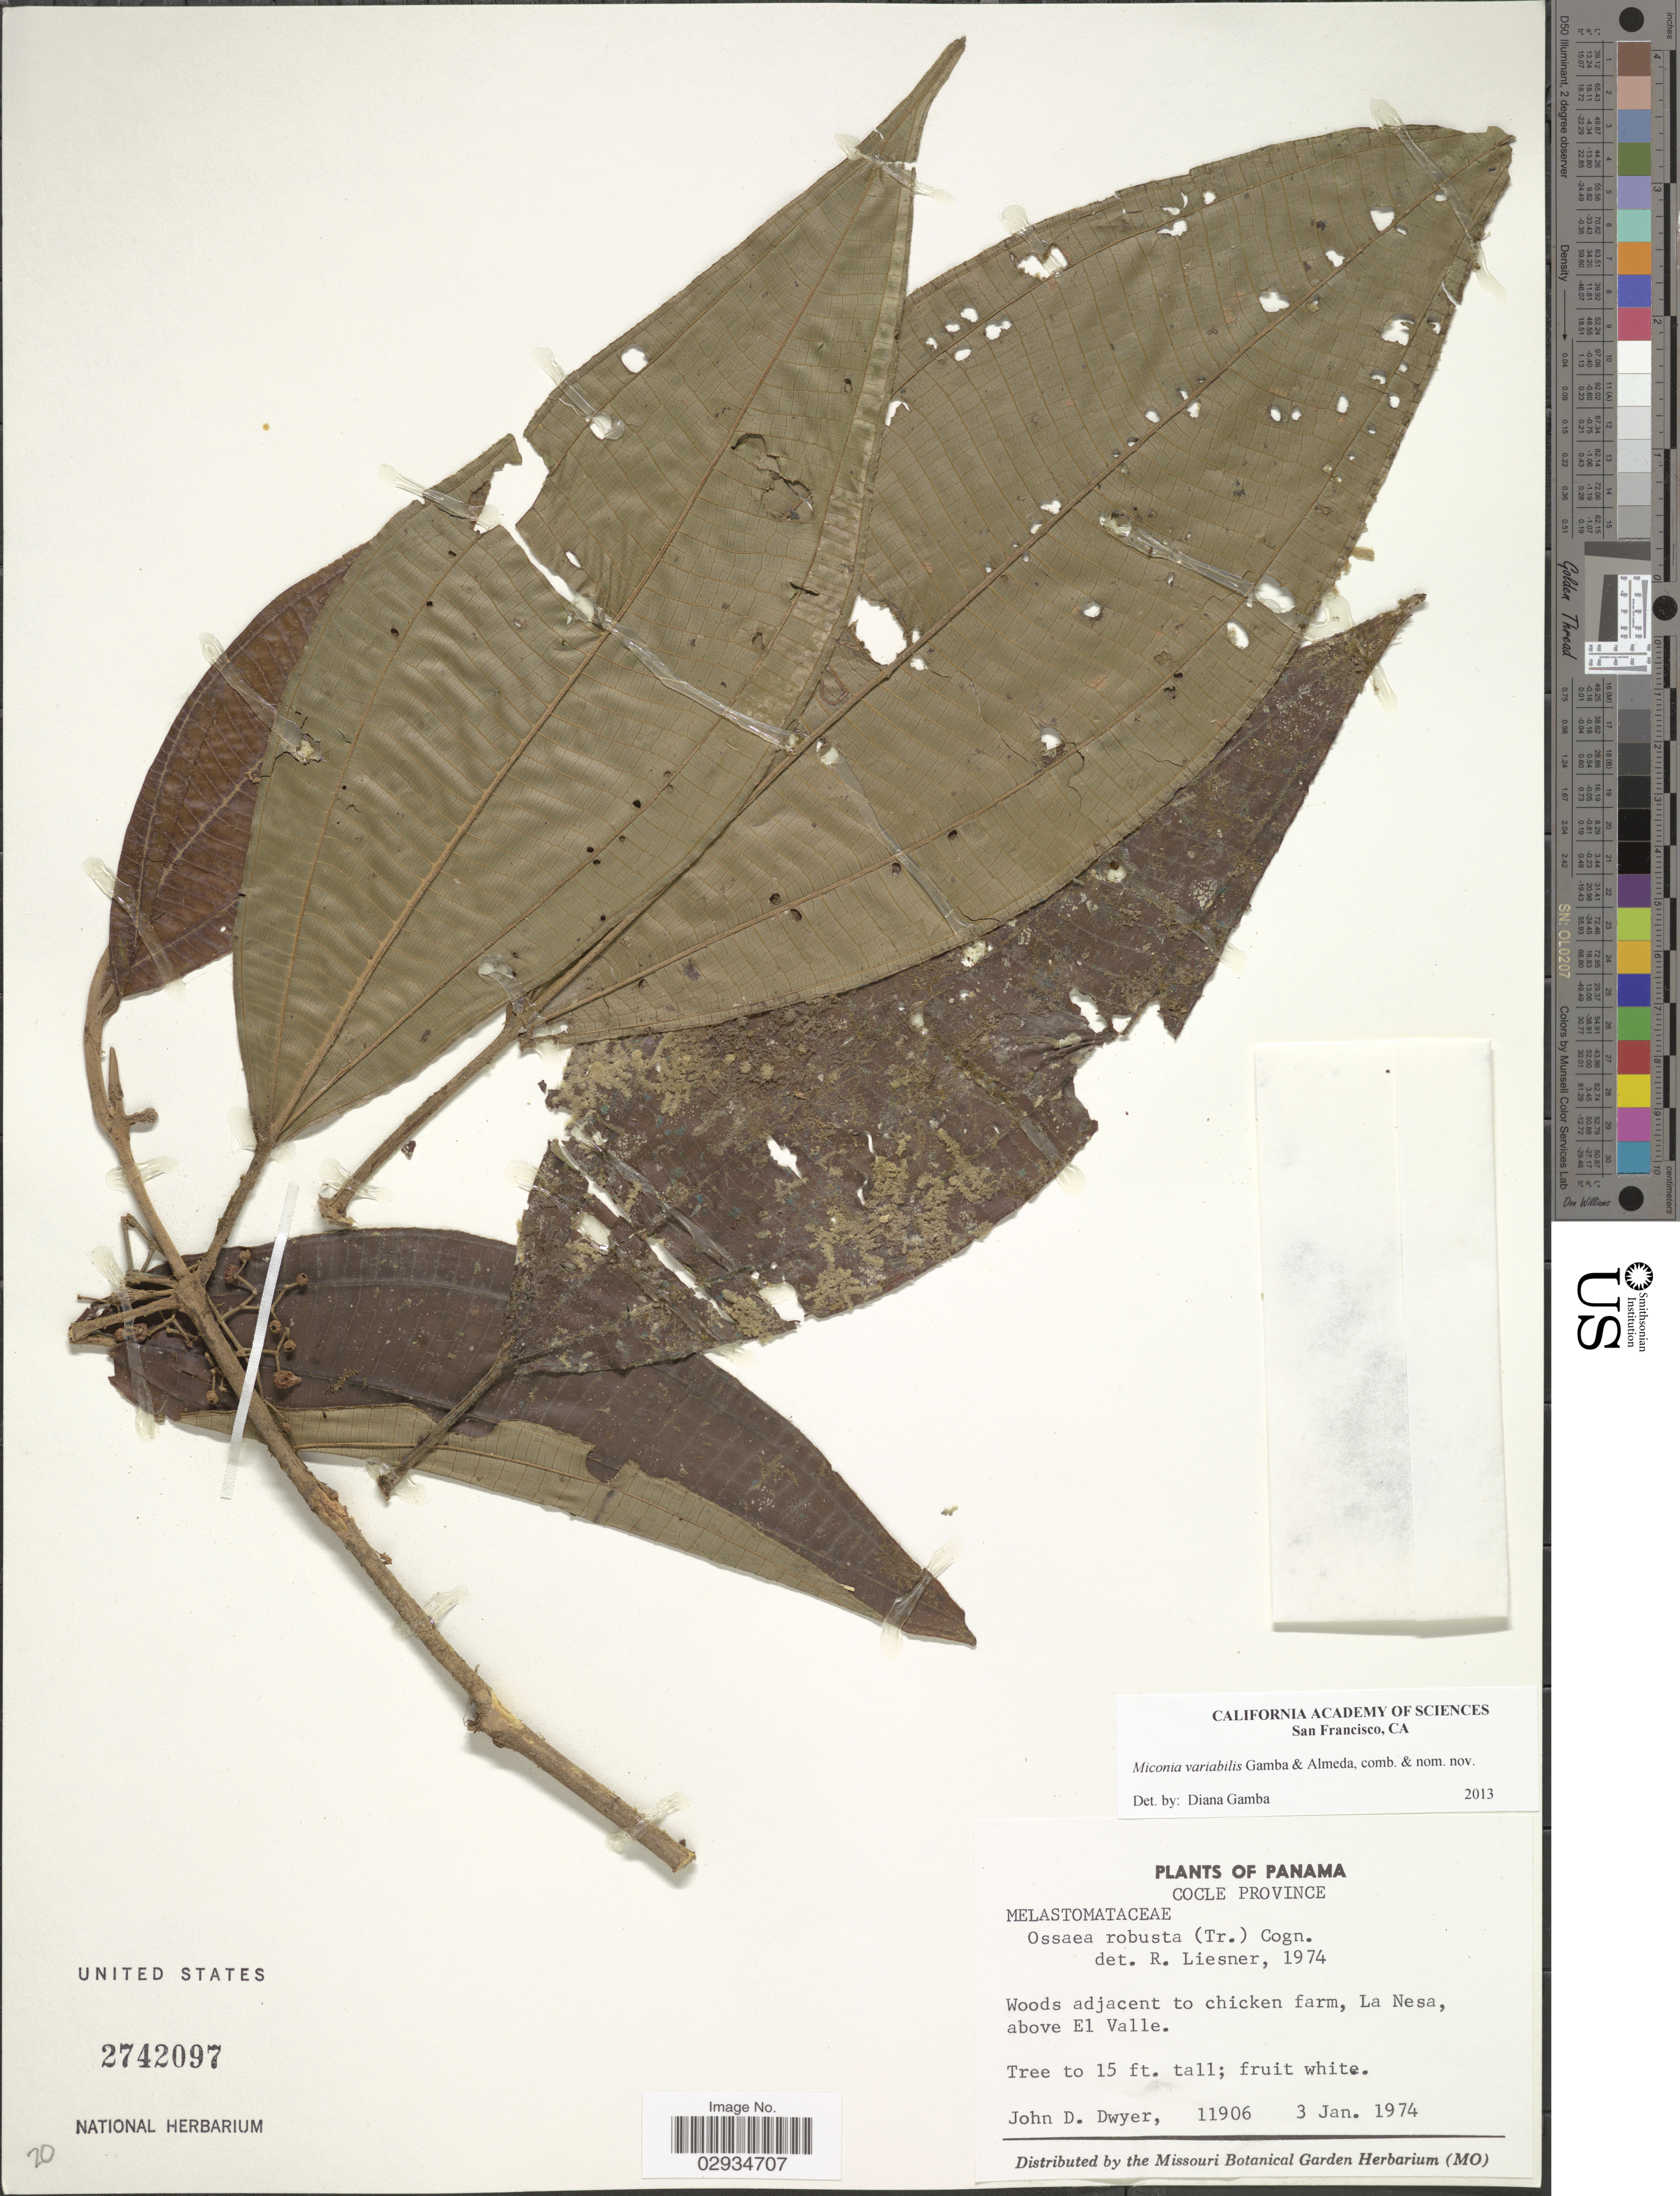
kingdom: Plantae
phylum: Tracheophyta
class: Magnoliopsida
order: Myrtales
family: Melastomataceae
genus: Miconia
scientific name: Miconia variabilis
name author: Gamba & Almeda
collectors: J. D. Dwyer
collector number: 11906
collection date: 1974-01-03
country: Panama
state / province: Coclé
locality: Woods adjacent to chicken farm, La Nesa, above El Valle.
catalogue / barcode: US 2742097